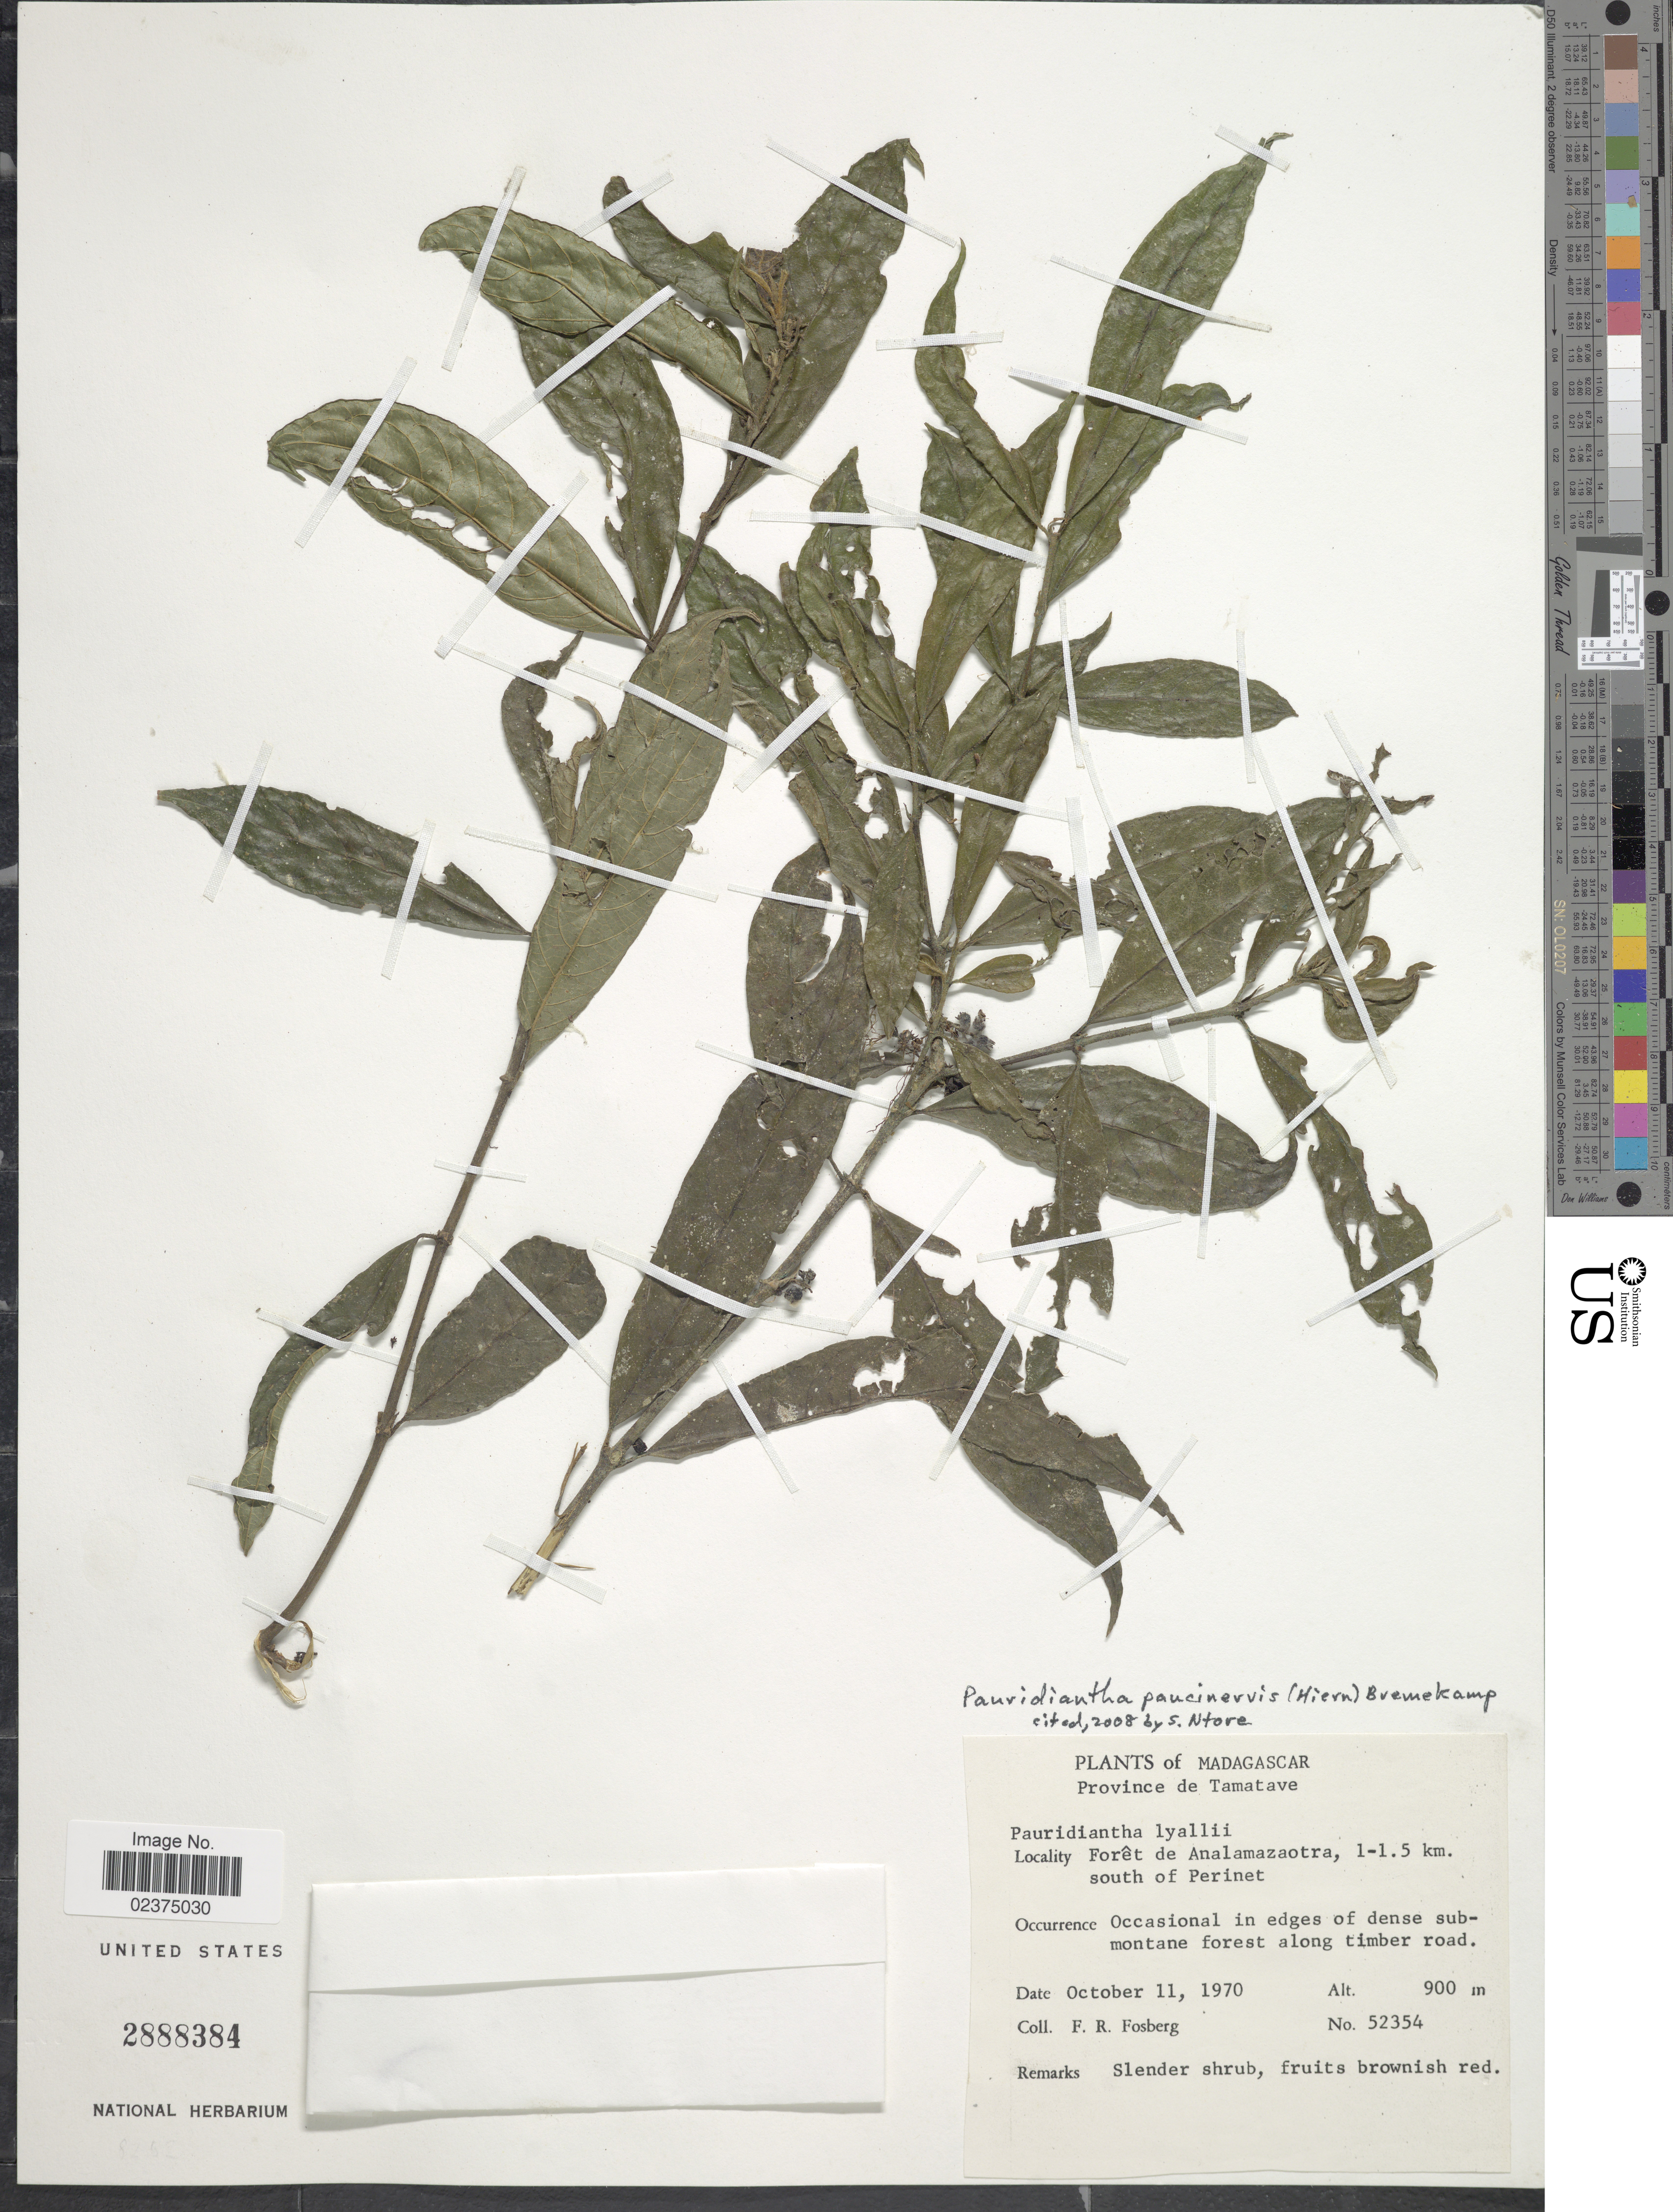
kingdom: Plantae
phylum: Tracheophyta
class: Magnoliopsida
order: Gentianales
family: Rubiaceae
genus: Pauridiantha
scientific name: Pauridiantha paucinervis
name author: (Hiern) Bremek.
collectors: F. R. Fosberg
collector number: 52354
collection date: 1970-10-11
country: Madagascar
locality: Province of Tamatave, Forest de Analamazaotra, 1-1.5 km. south of Perinet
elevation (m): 900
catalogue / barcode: US 2888384